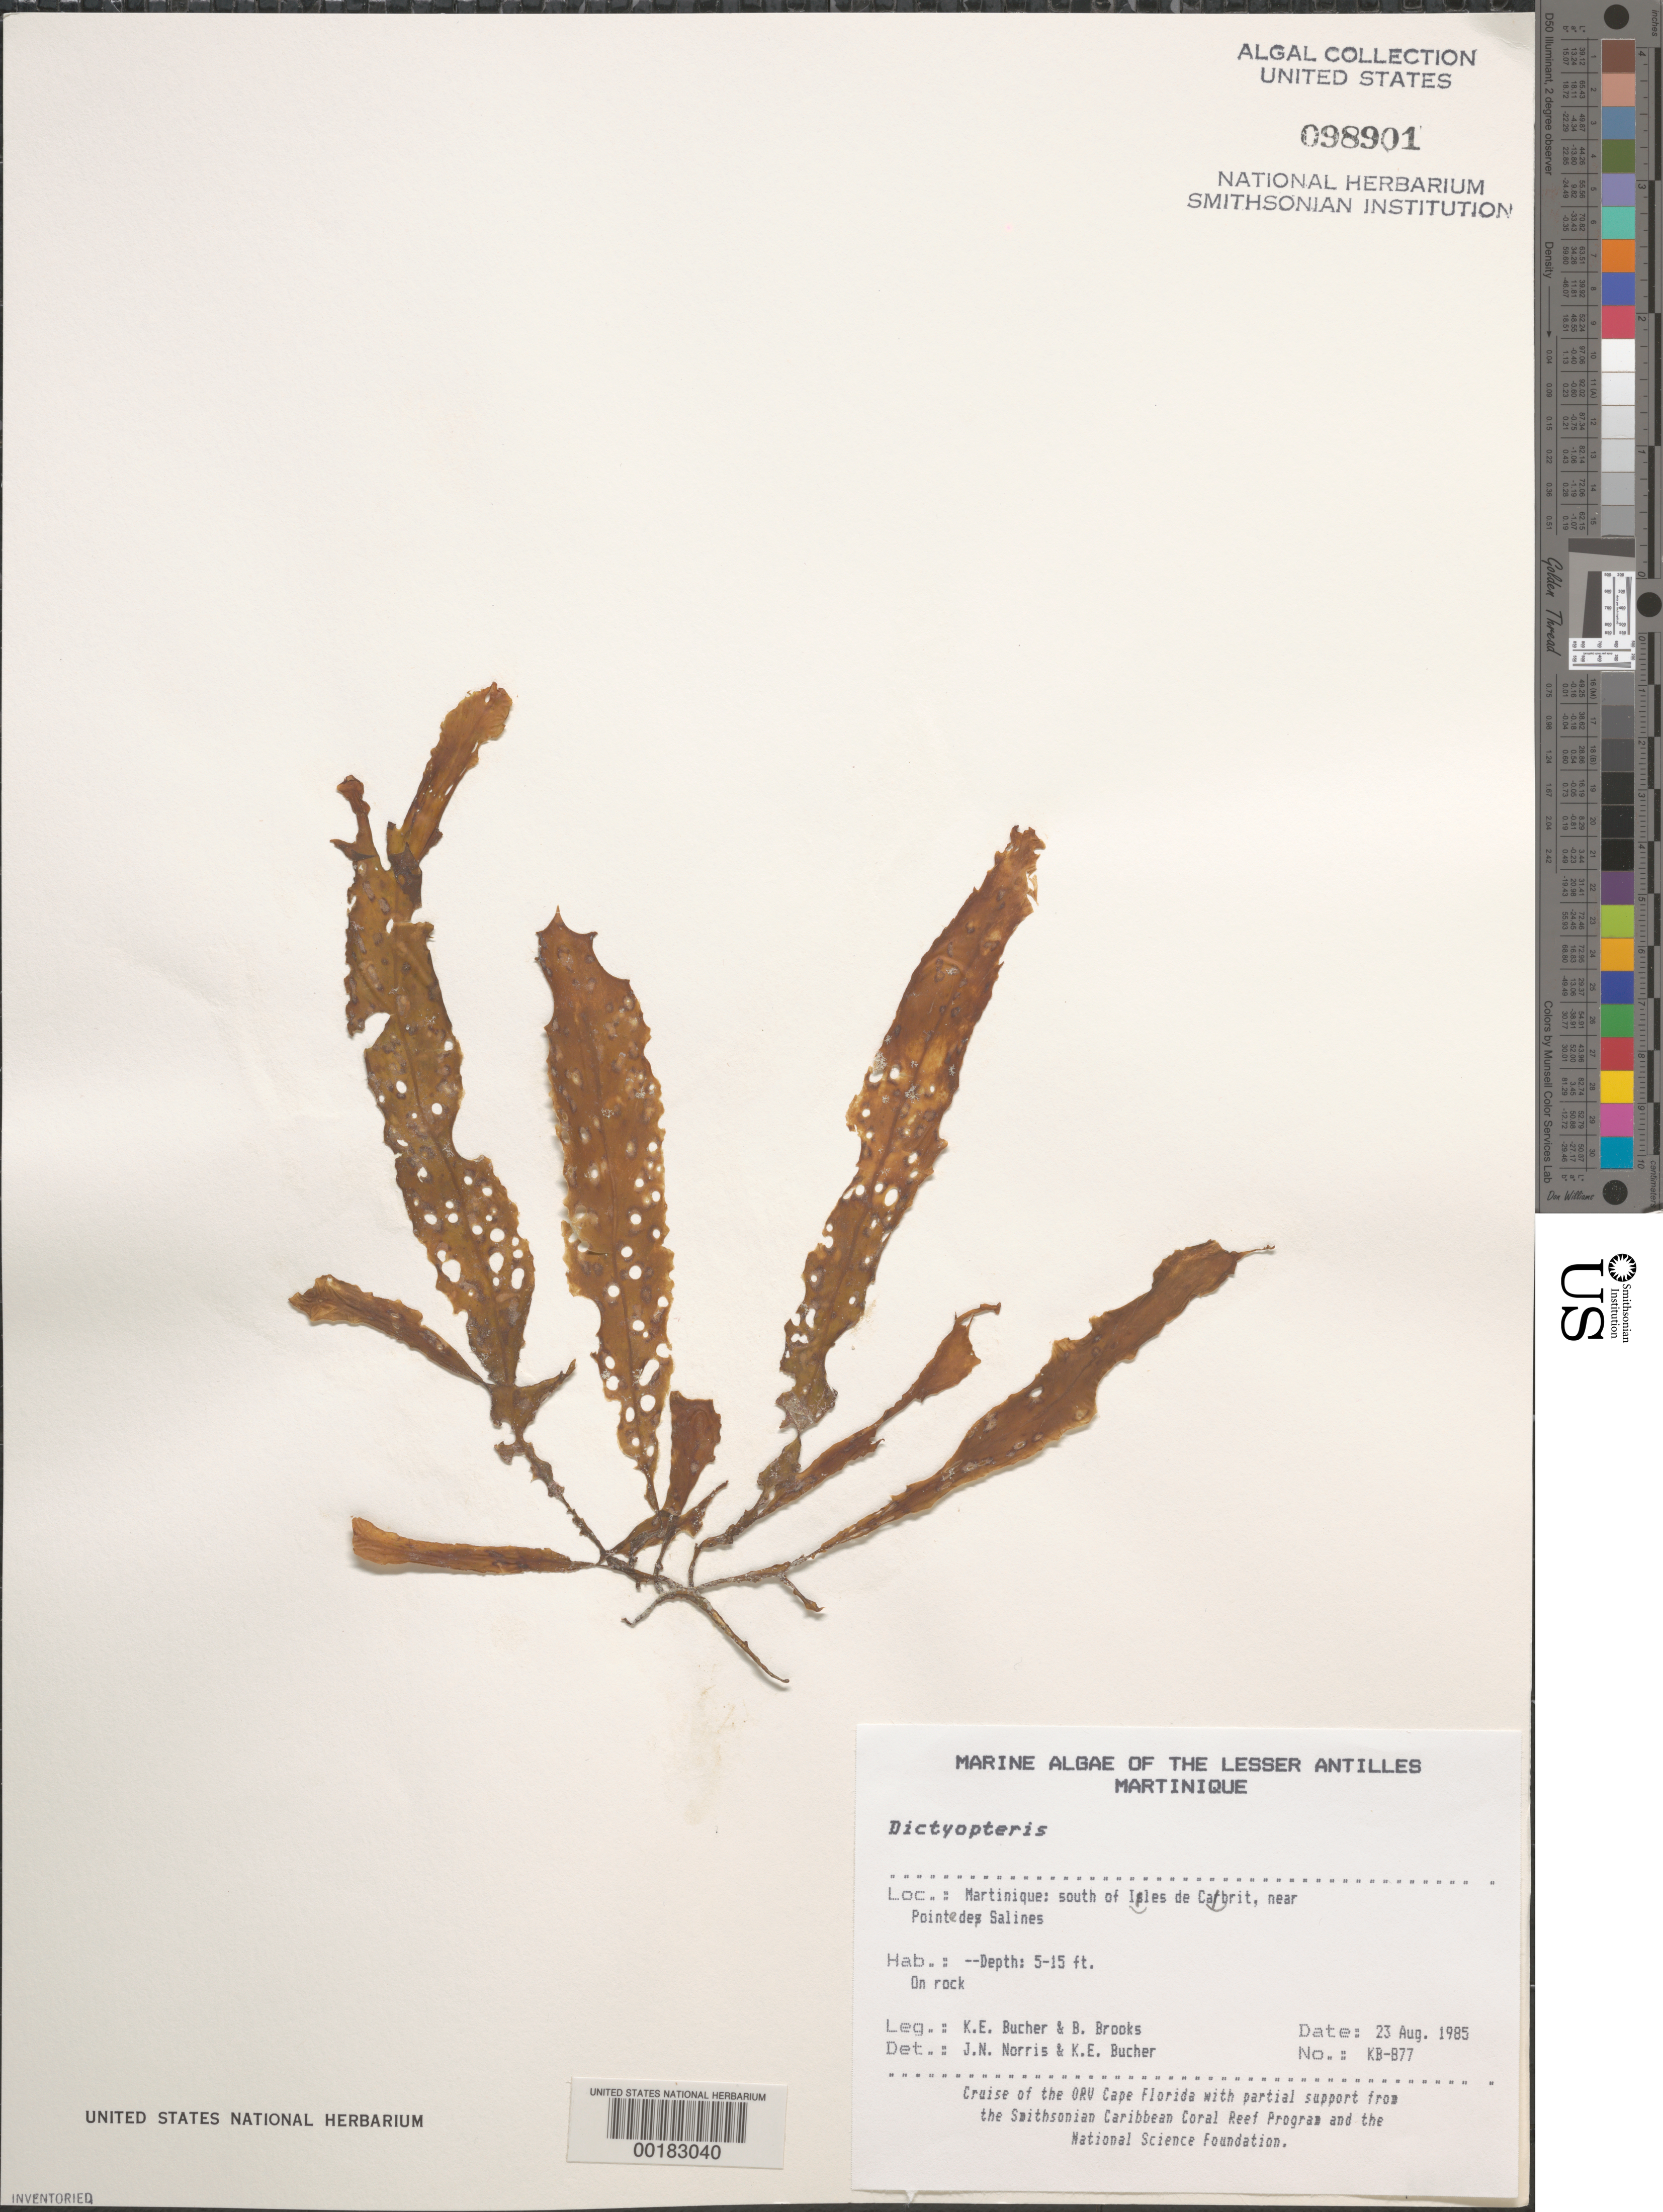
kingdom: Chromista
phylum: Ochrophyta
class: Phaeophyceae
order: Dictyotales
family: Dictyotaceae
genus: Dictyopteris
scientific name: Dictyopteris sp.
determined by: Norris, J. N.; Bucher, K. E.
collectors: K. E. Bucher & B. Brooks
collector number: Kb-877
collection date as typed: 23 Aug 1985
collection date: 1985-08-23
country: Martinique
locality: South of Iles de Cabrit, near Pointe de Salines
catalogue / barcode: US 98901